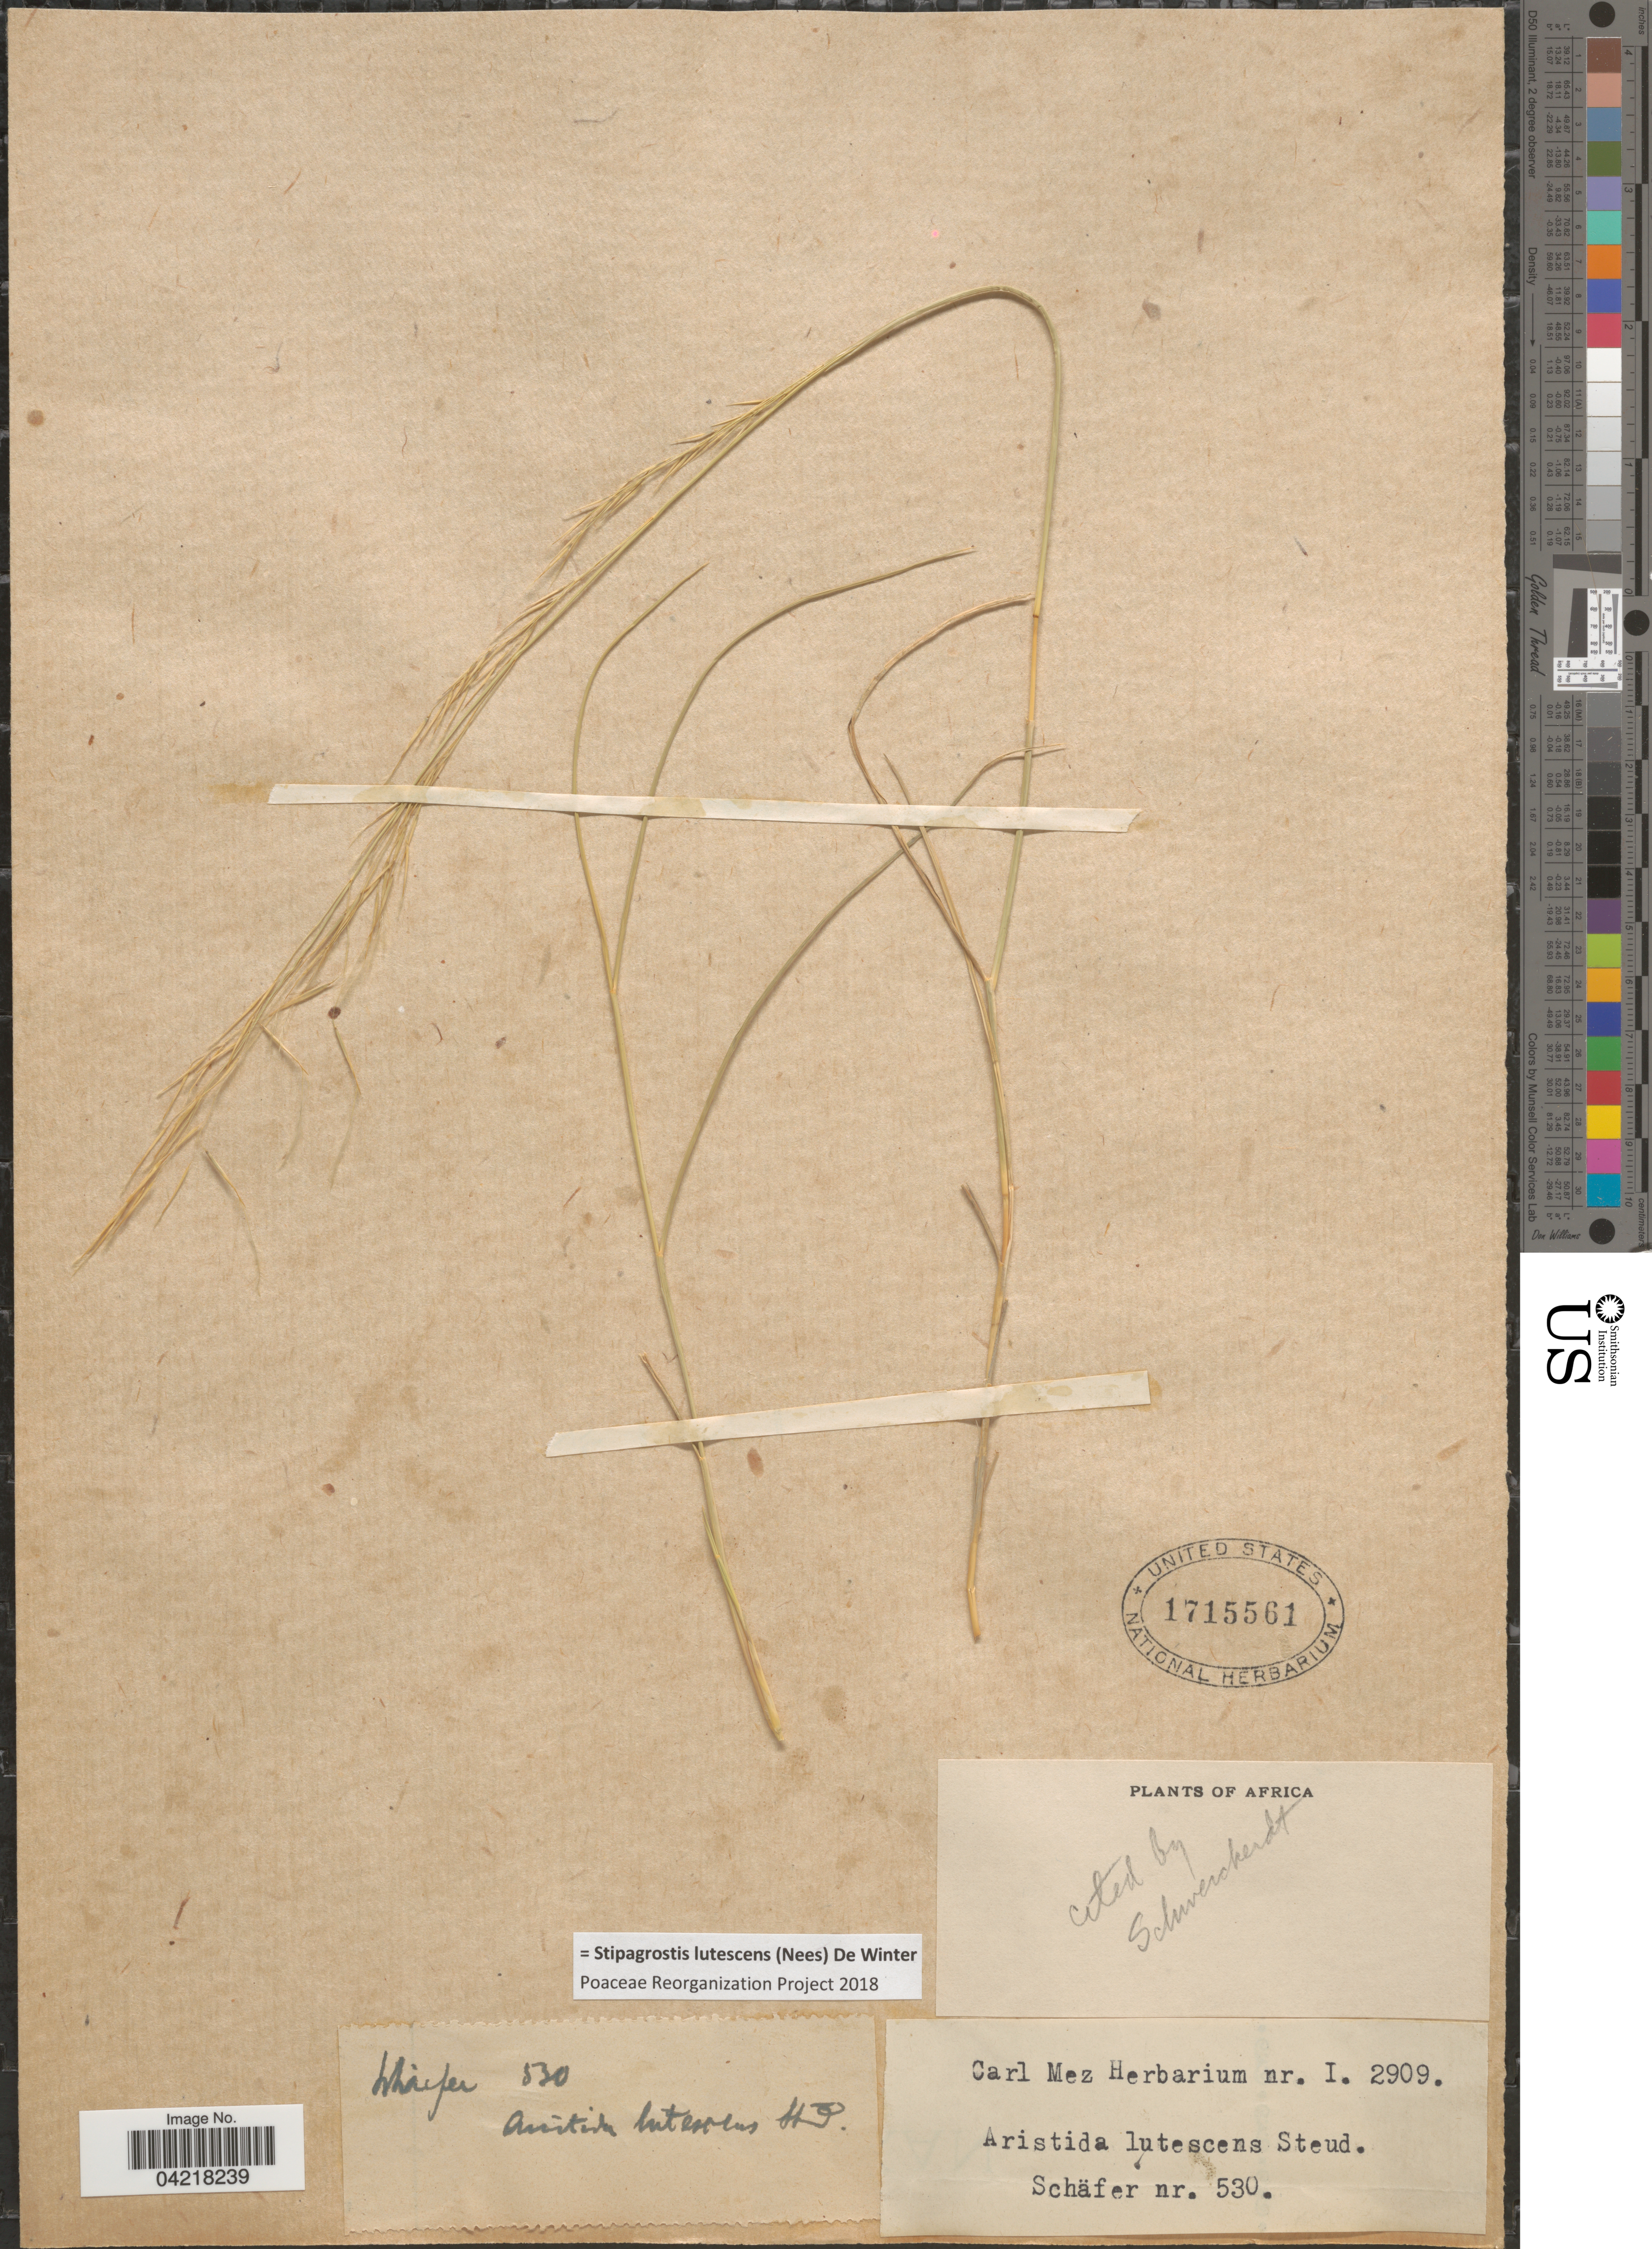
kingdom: Plantae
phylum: Tracheophyta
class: Liliopsida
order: Poales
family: Poaceae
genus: Stipagrostis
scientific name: Stipagrostis lutescens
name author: (Nees) De Winter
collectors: -. Schafer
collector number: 530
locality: Africa.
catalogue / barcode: US 1715561